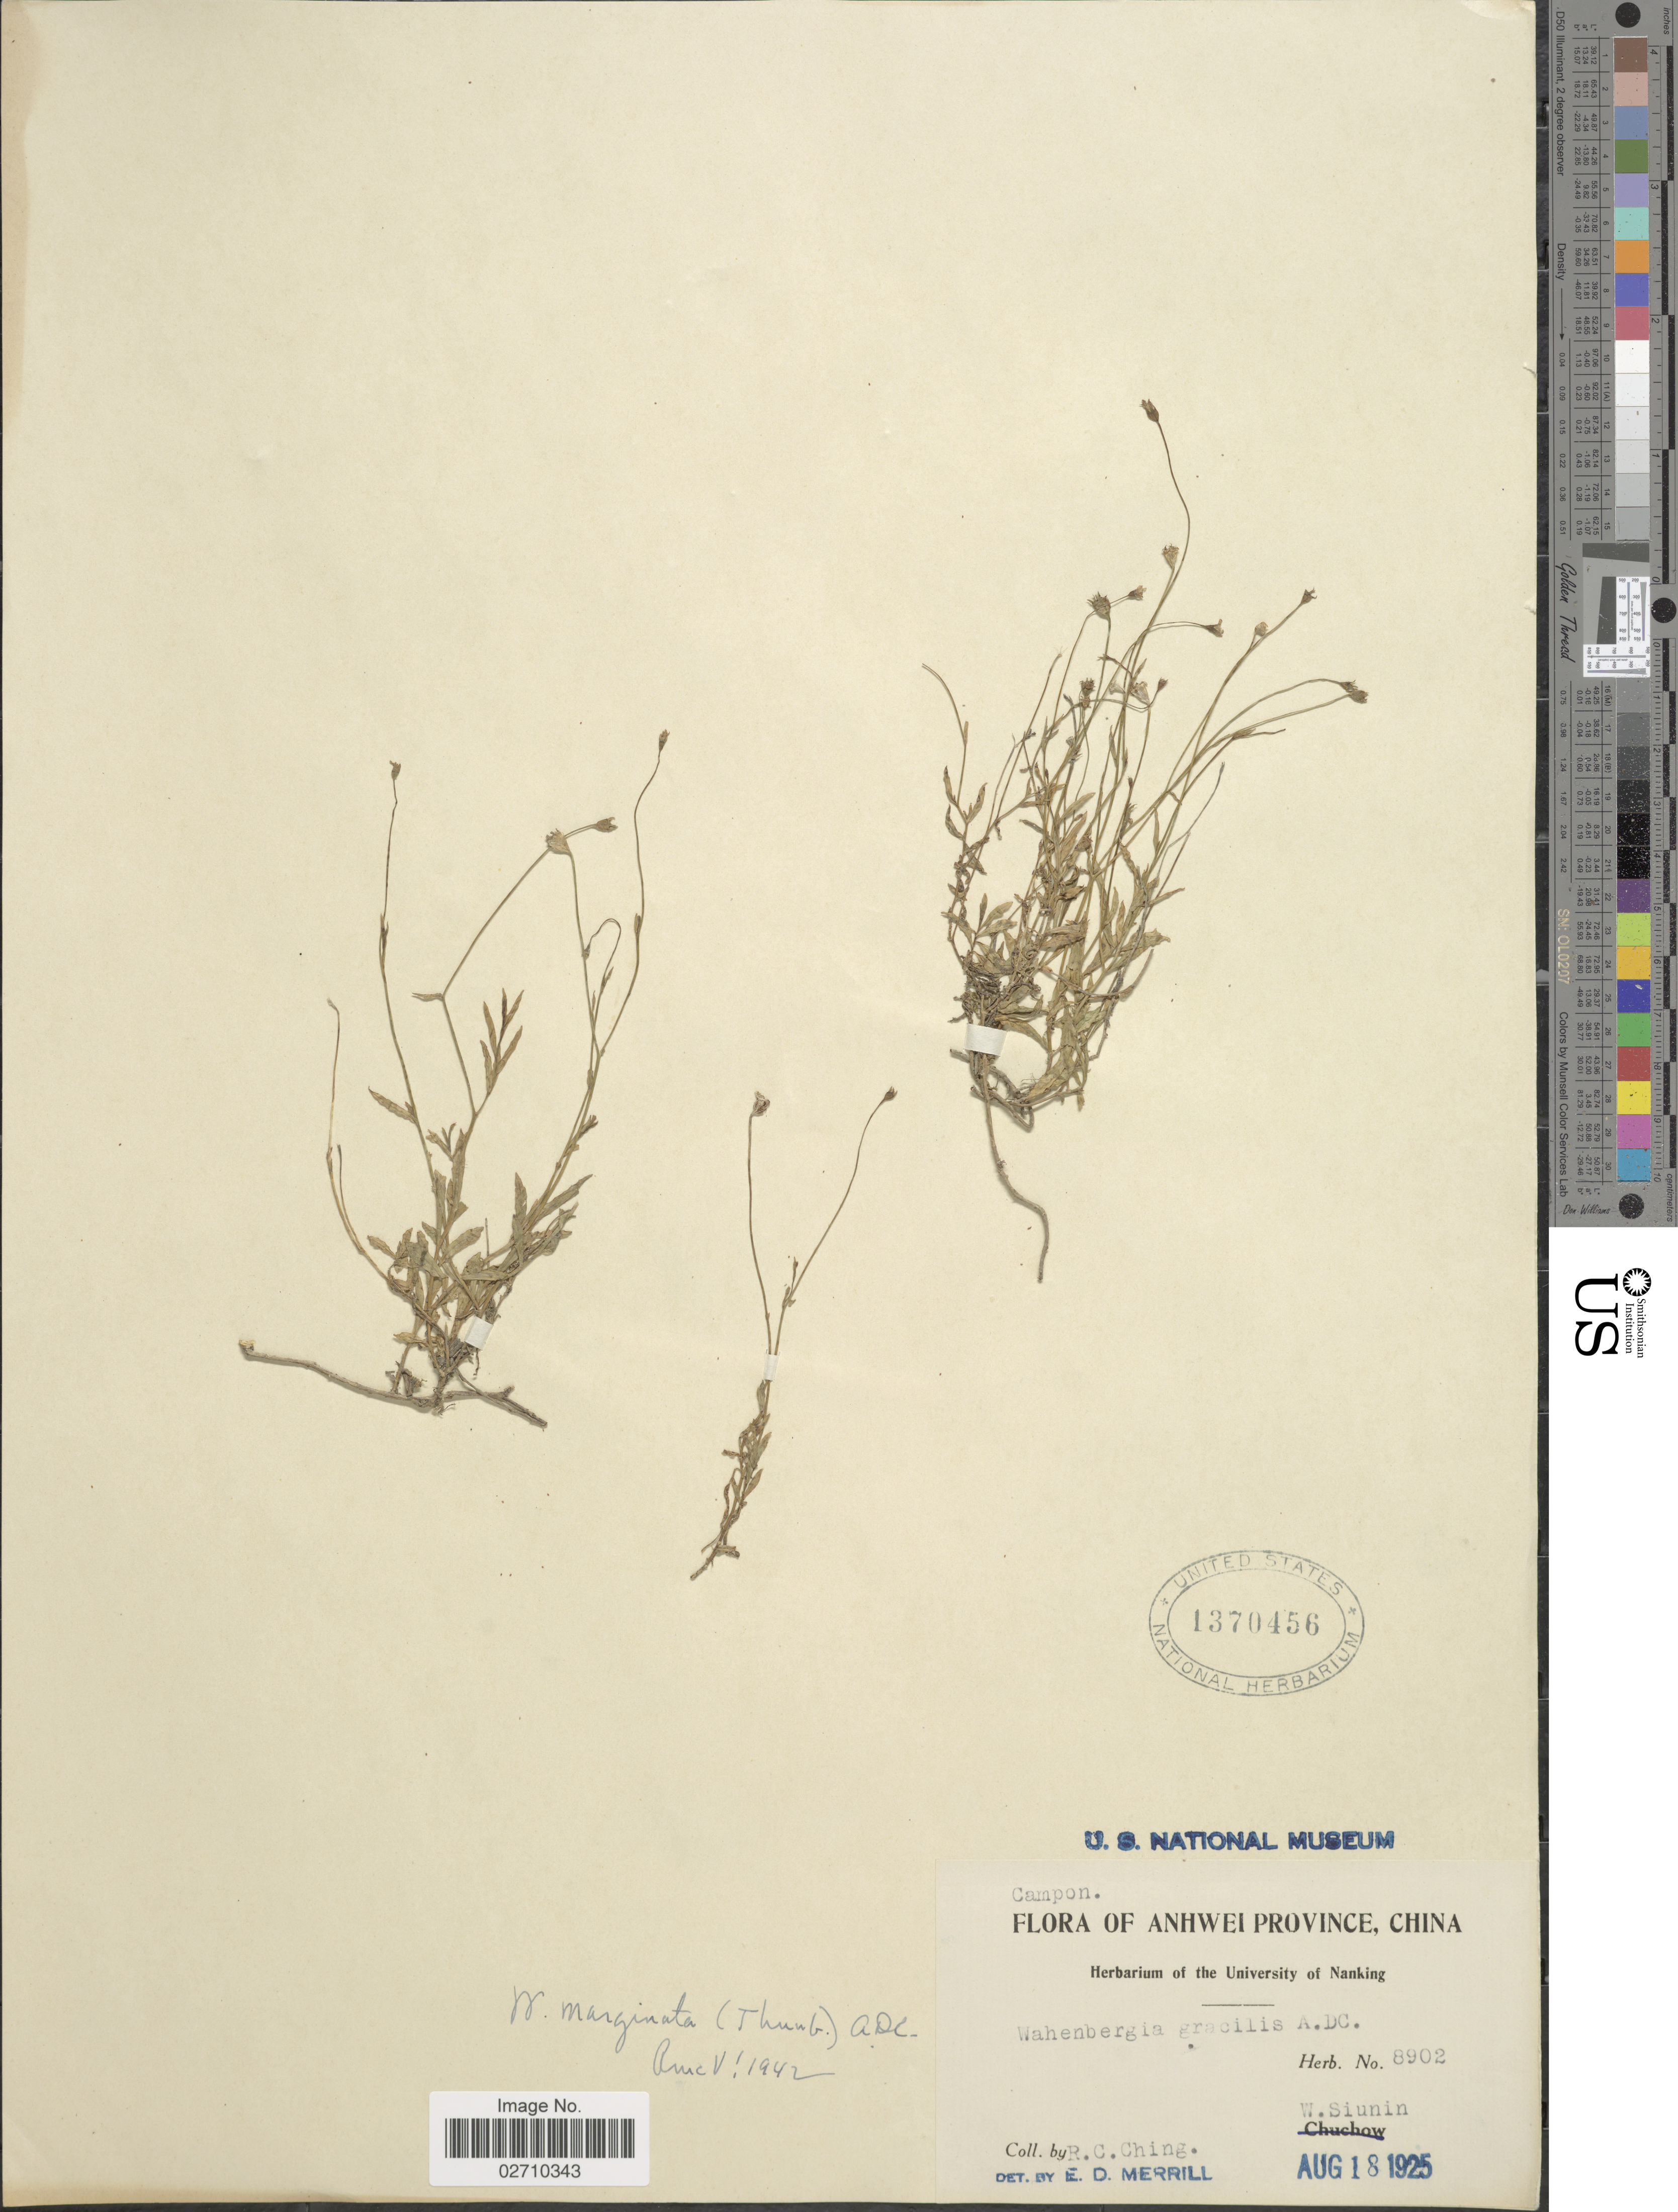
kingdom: Plantae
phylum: Tracheophyta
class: Magnoliopsida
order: Asterales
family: Campanulaceae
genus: Wahlenbergia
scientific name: Wahlenbergia marginata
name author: (Thunb.) A. DC.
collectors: R. C. Ching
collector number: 8902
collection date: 1925-08-18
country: China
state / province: Anhui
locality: Anhwei Province. W. Siunin.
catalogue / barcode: US 1370456